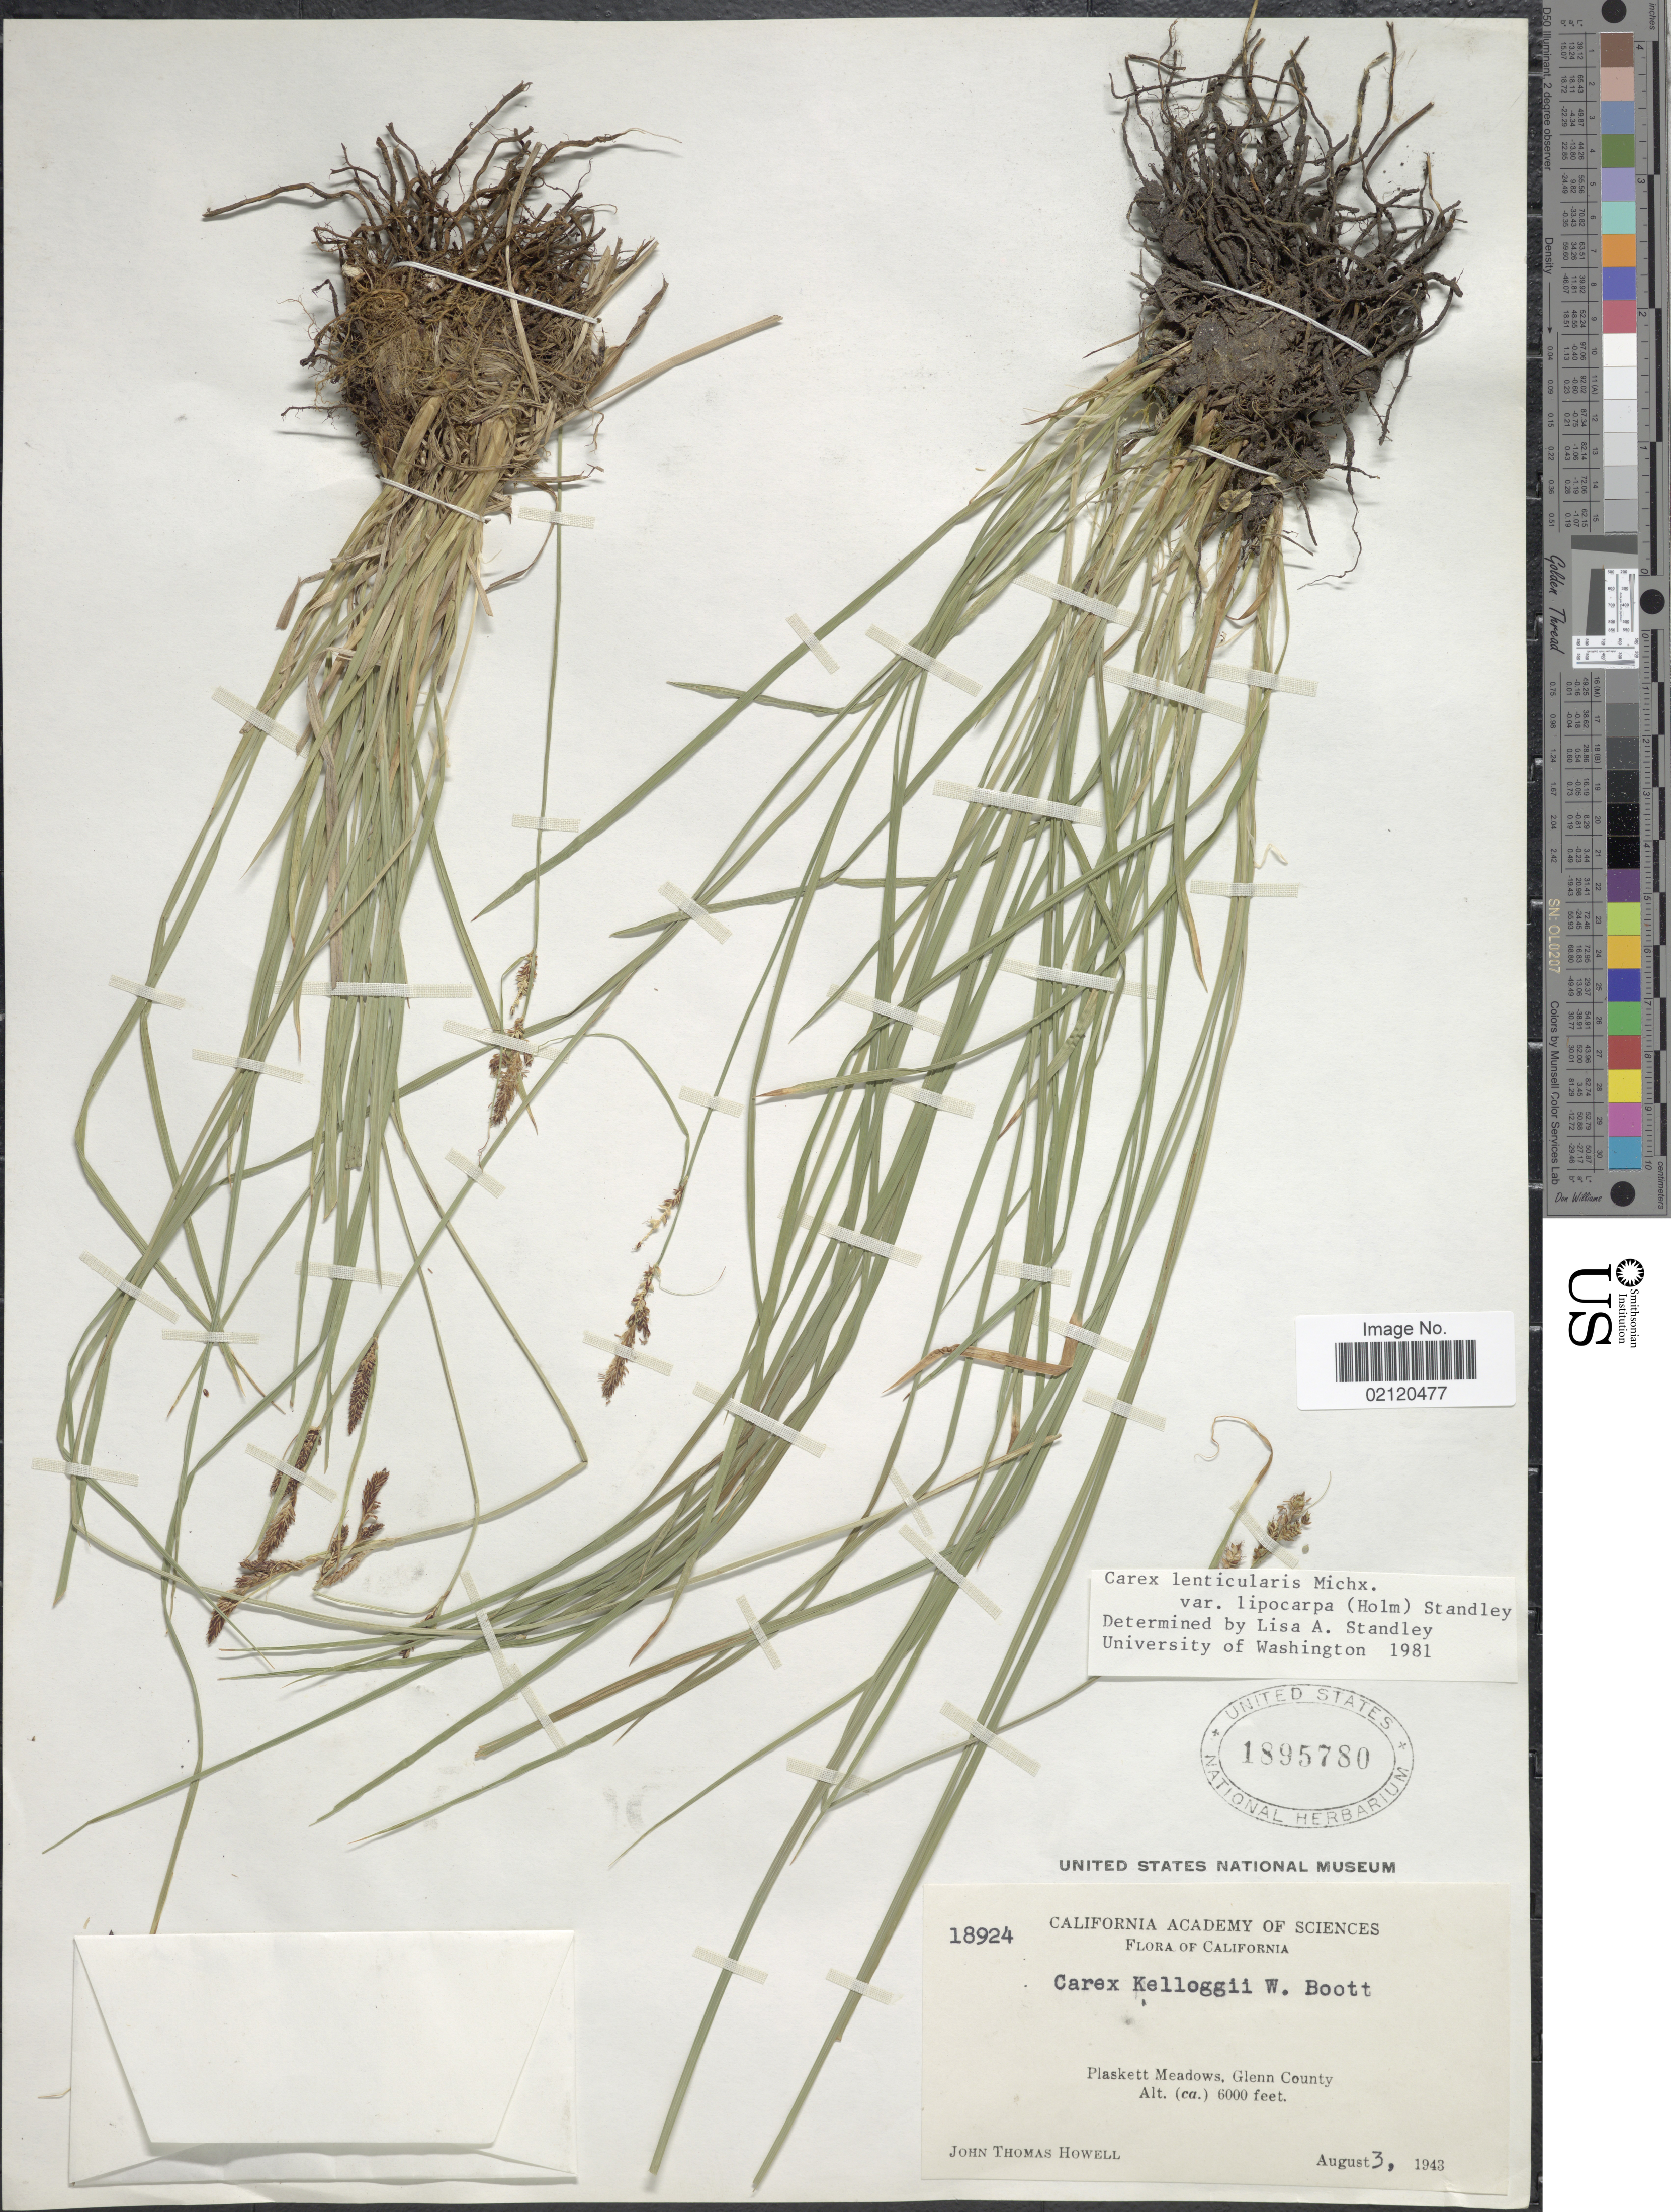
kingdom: Plantae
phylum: Tracheophyta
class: Liliopsida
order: Poales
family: Cyperaceae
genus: Carex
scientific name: Carex kelloggii var. kelloggii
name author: W. Boott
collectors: J. T. Howell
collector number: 18924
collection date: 1943-08-03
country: United States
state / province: California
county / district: Glenn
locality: Plaskett Meadows, Glenn County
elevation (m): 1829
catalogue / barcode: US 1895780